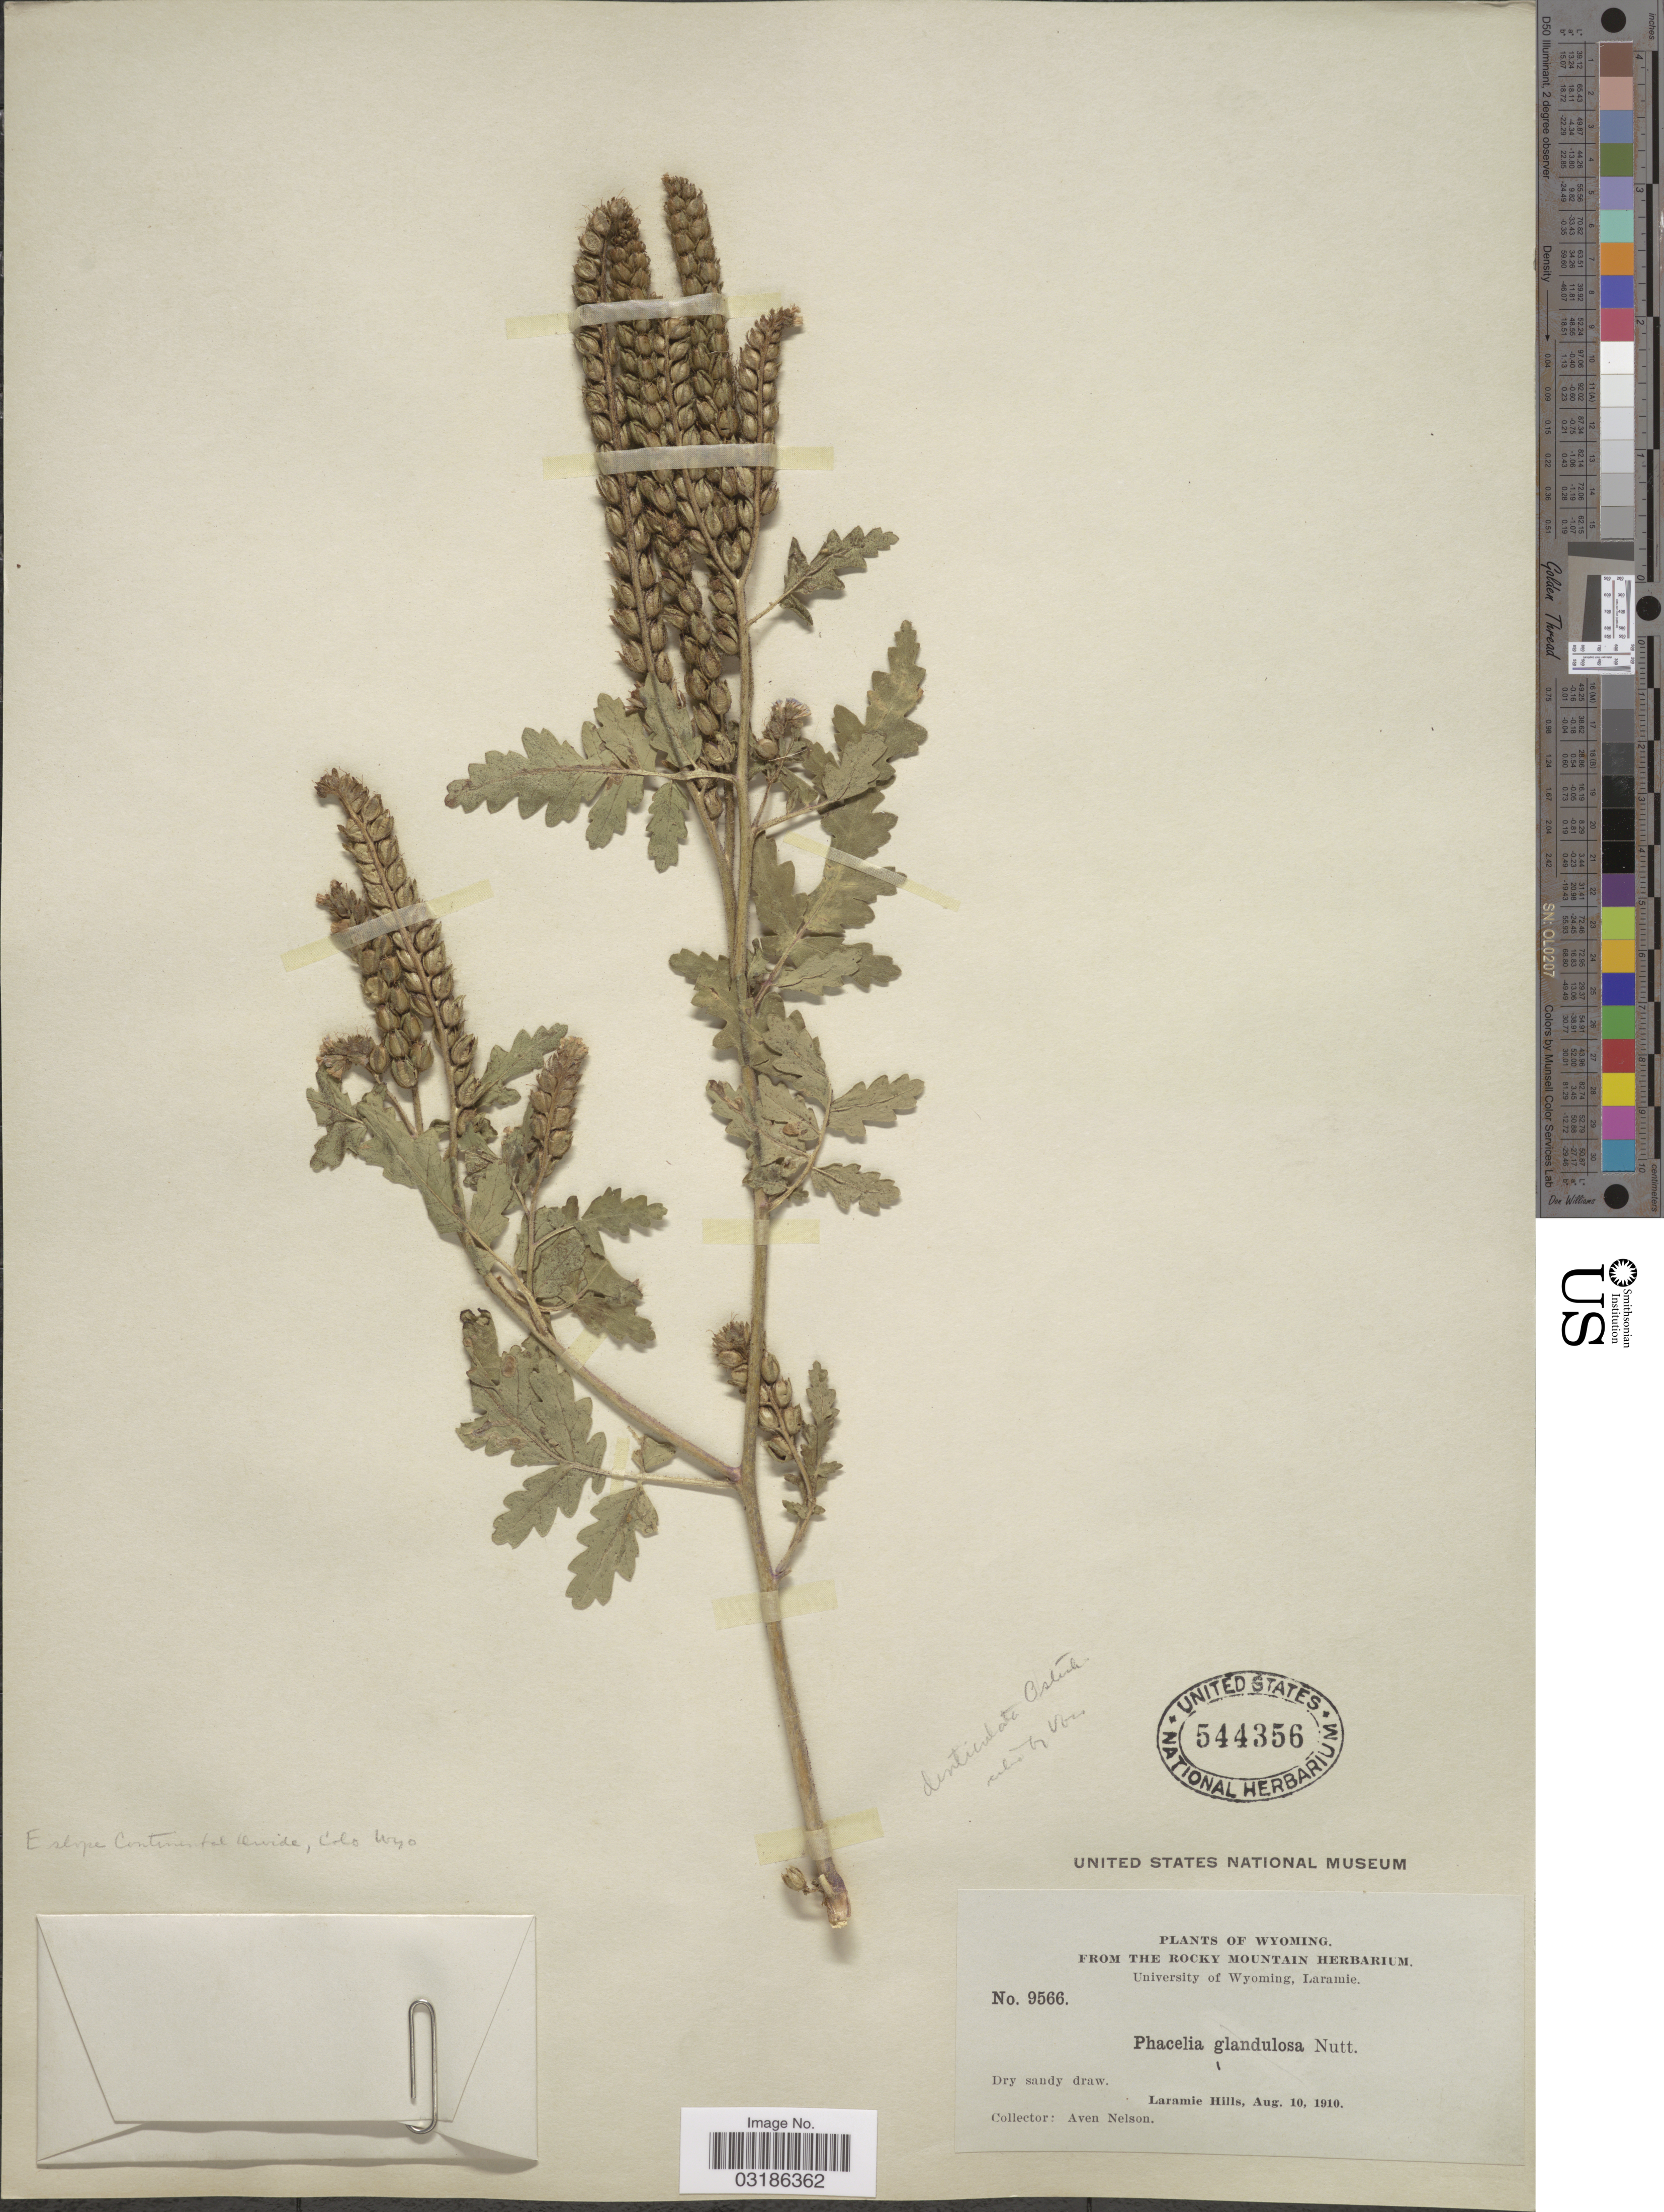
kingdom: Plantae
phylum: Tracheophyta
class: Magnoliopsida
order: Boraginales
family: Hydrophyllaceae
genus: Phacelia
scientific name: Phacelia glandulosa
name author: Nutt.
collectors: A. Nelson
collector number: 9566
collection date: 1910-08-10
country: United States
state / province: Wyoming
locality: Laramie Hills.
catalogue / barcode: US 544356